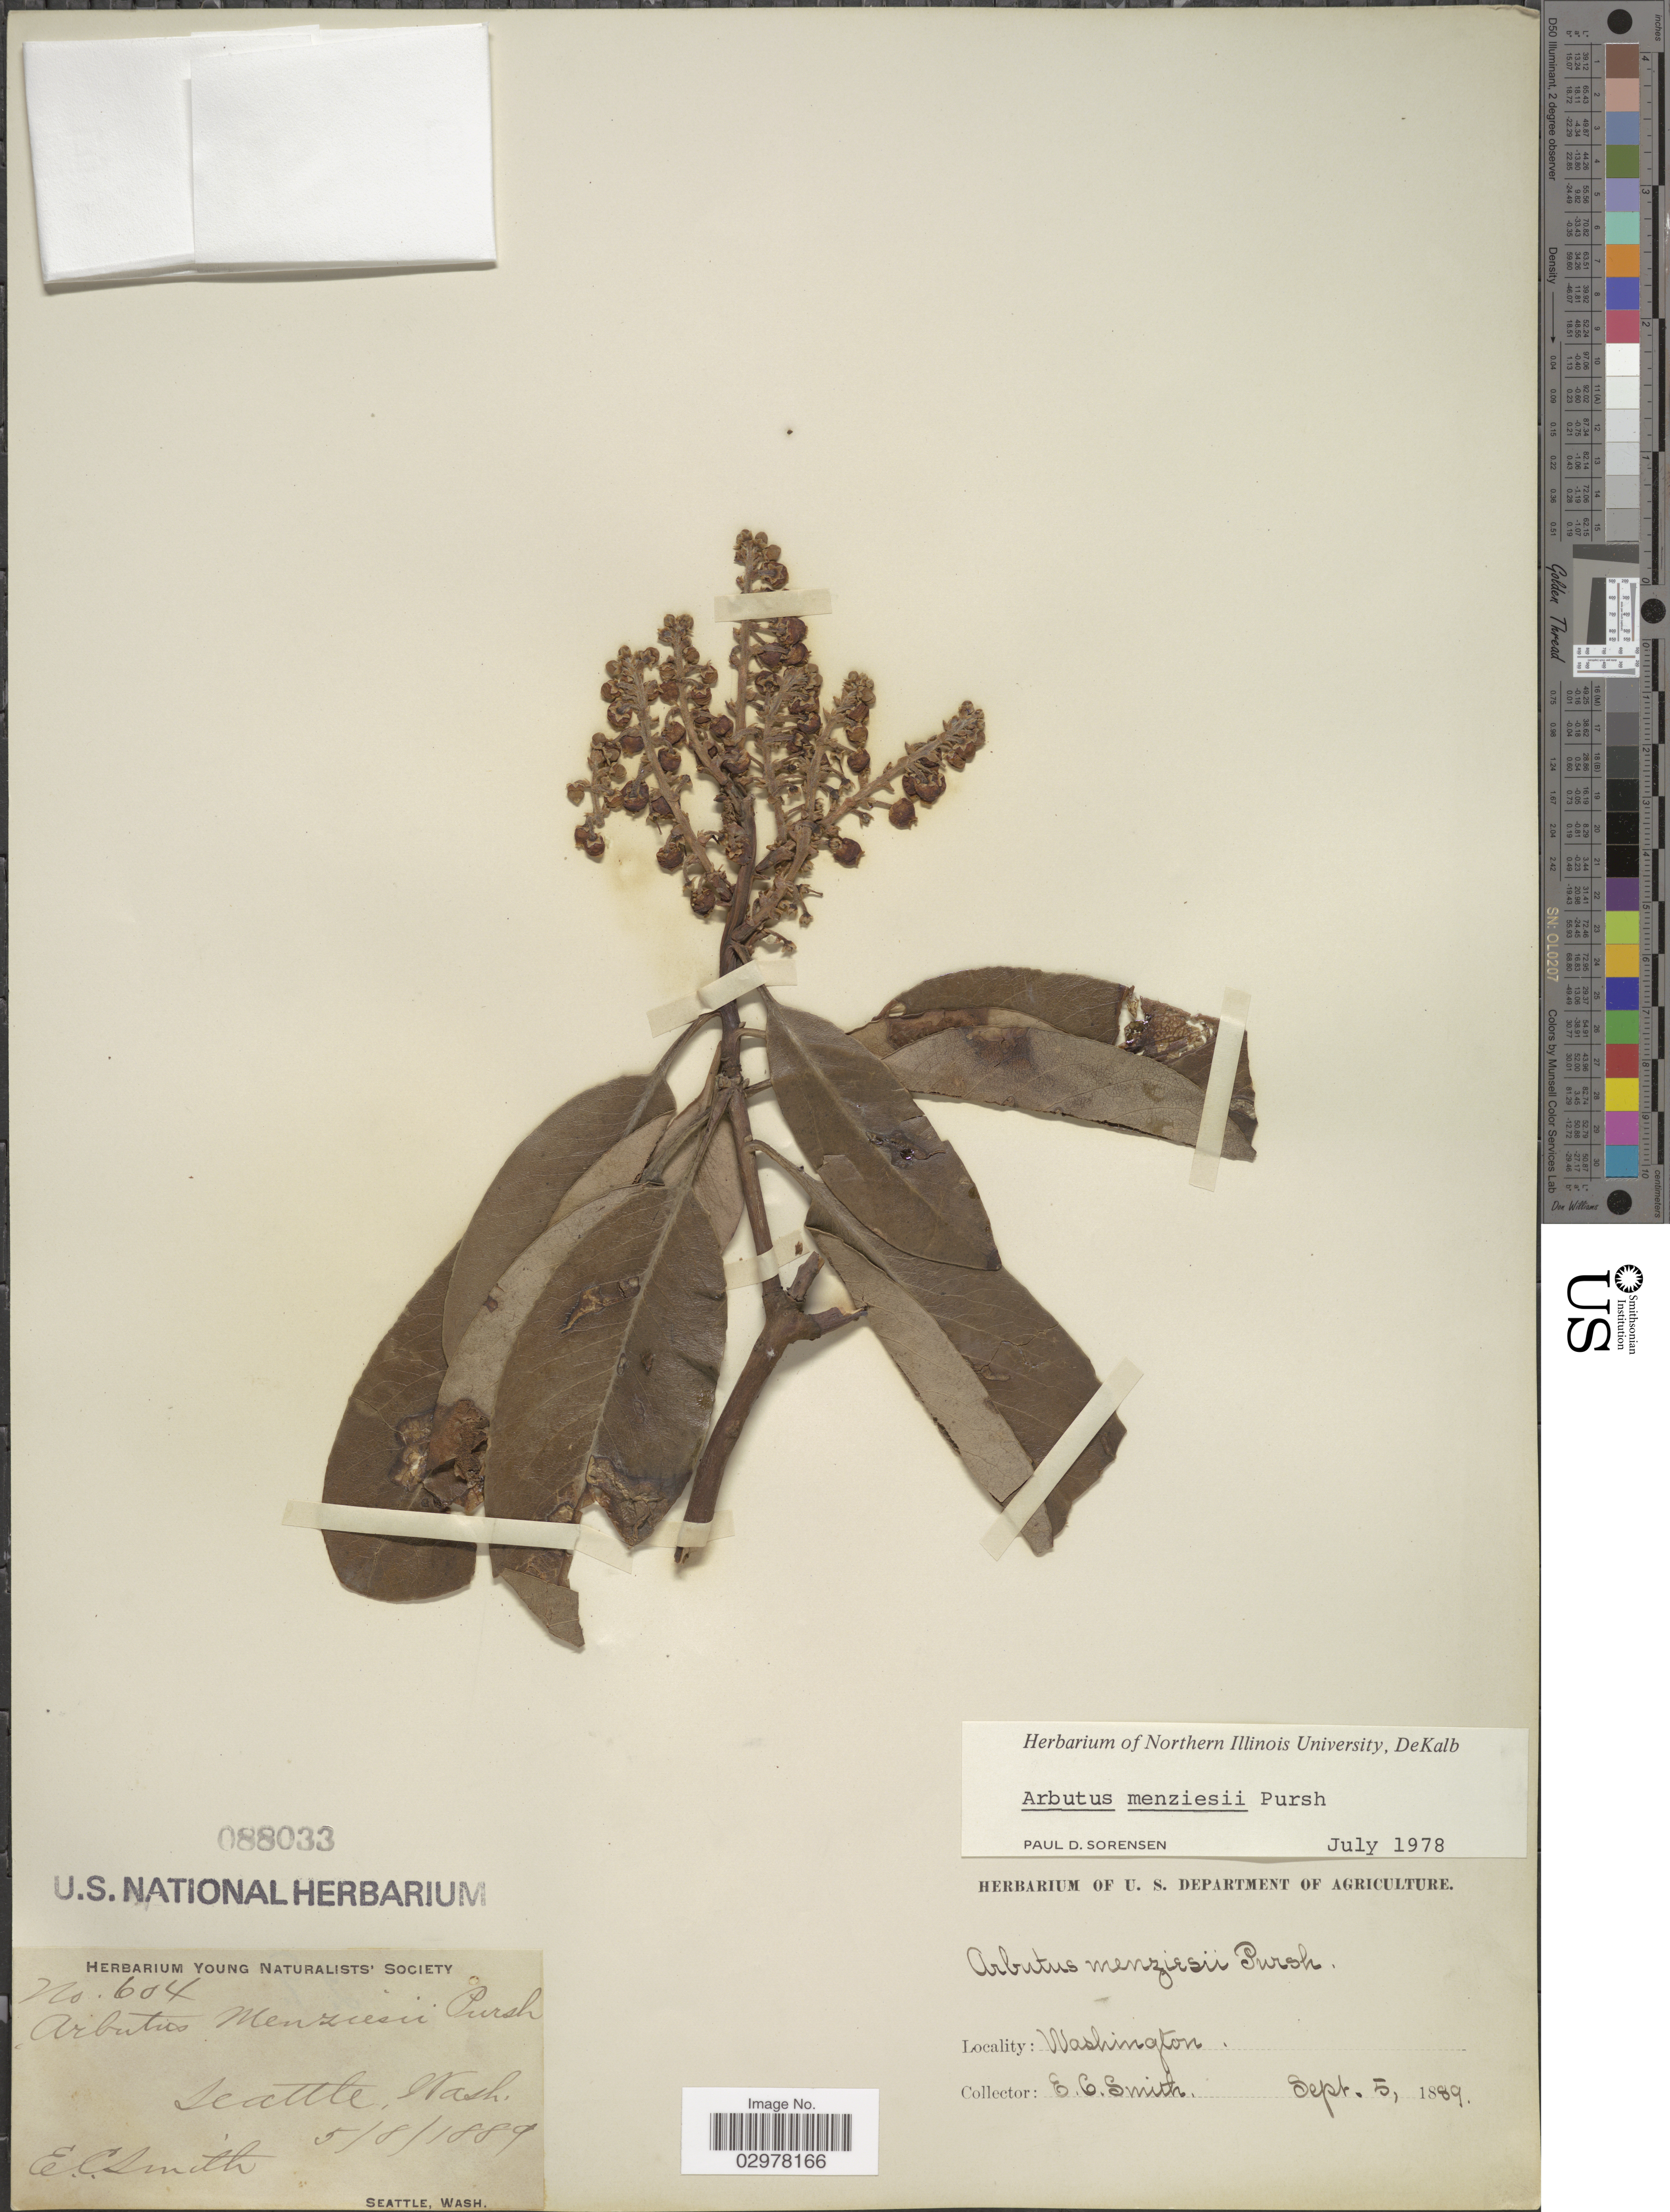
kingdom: Plantae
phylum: Tracheophyta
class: Magnoliopsida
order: Ericales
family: Ericaceae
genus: Arbutus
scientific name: Arbutus menziesii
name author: Pursh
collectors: E. Smith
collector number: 604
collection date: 1889-08-05/1889-09-05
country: United States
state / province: Washington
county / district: King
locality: Seattle.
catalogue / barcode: US 88033